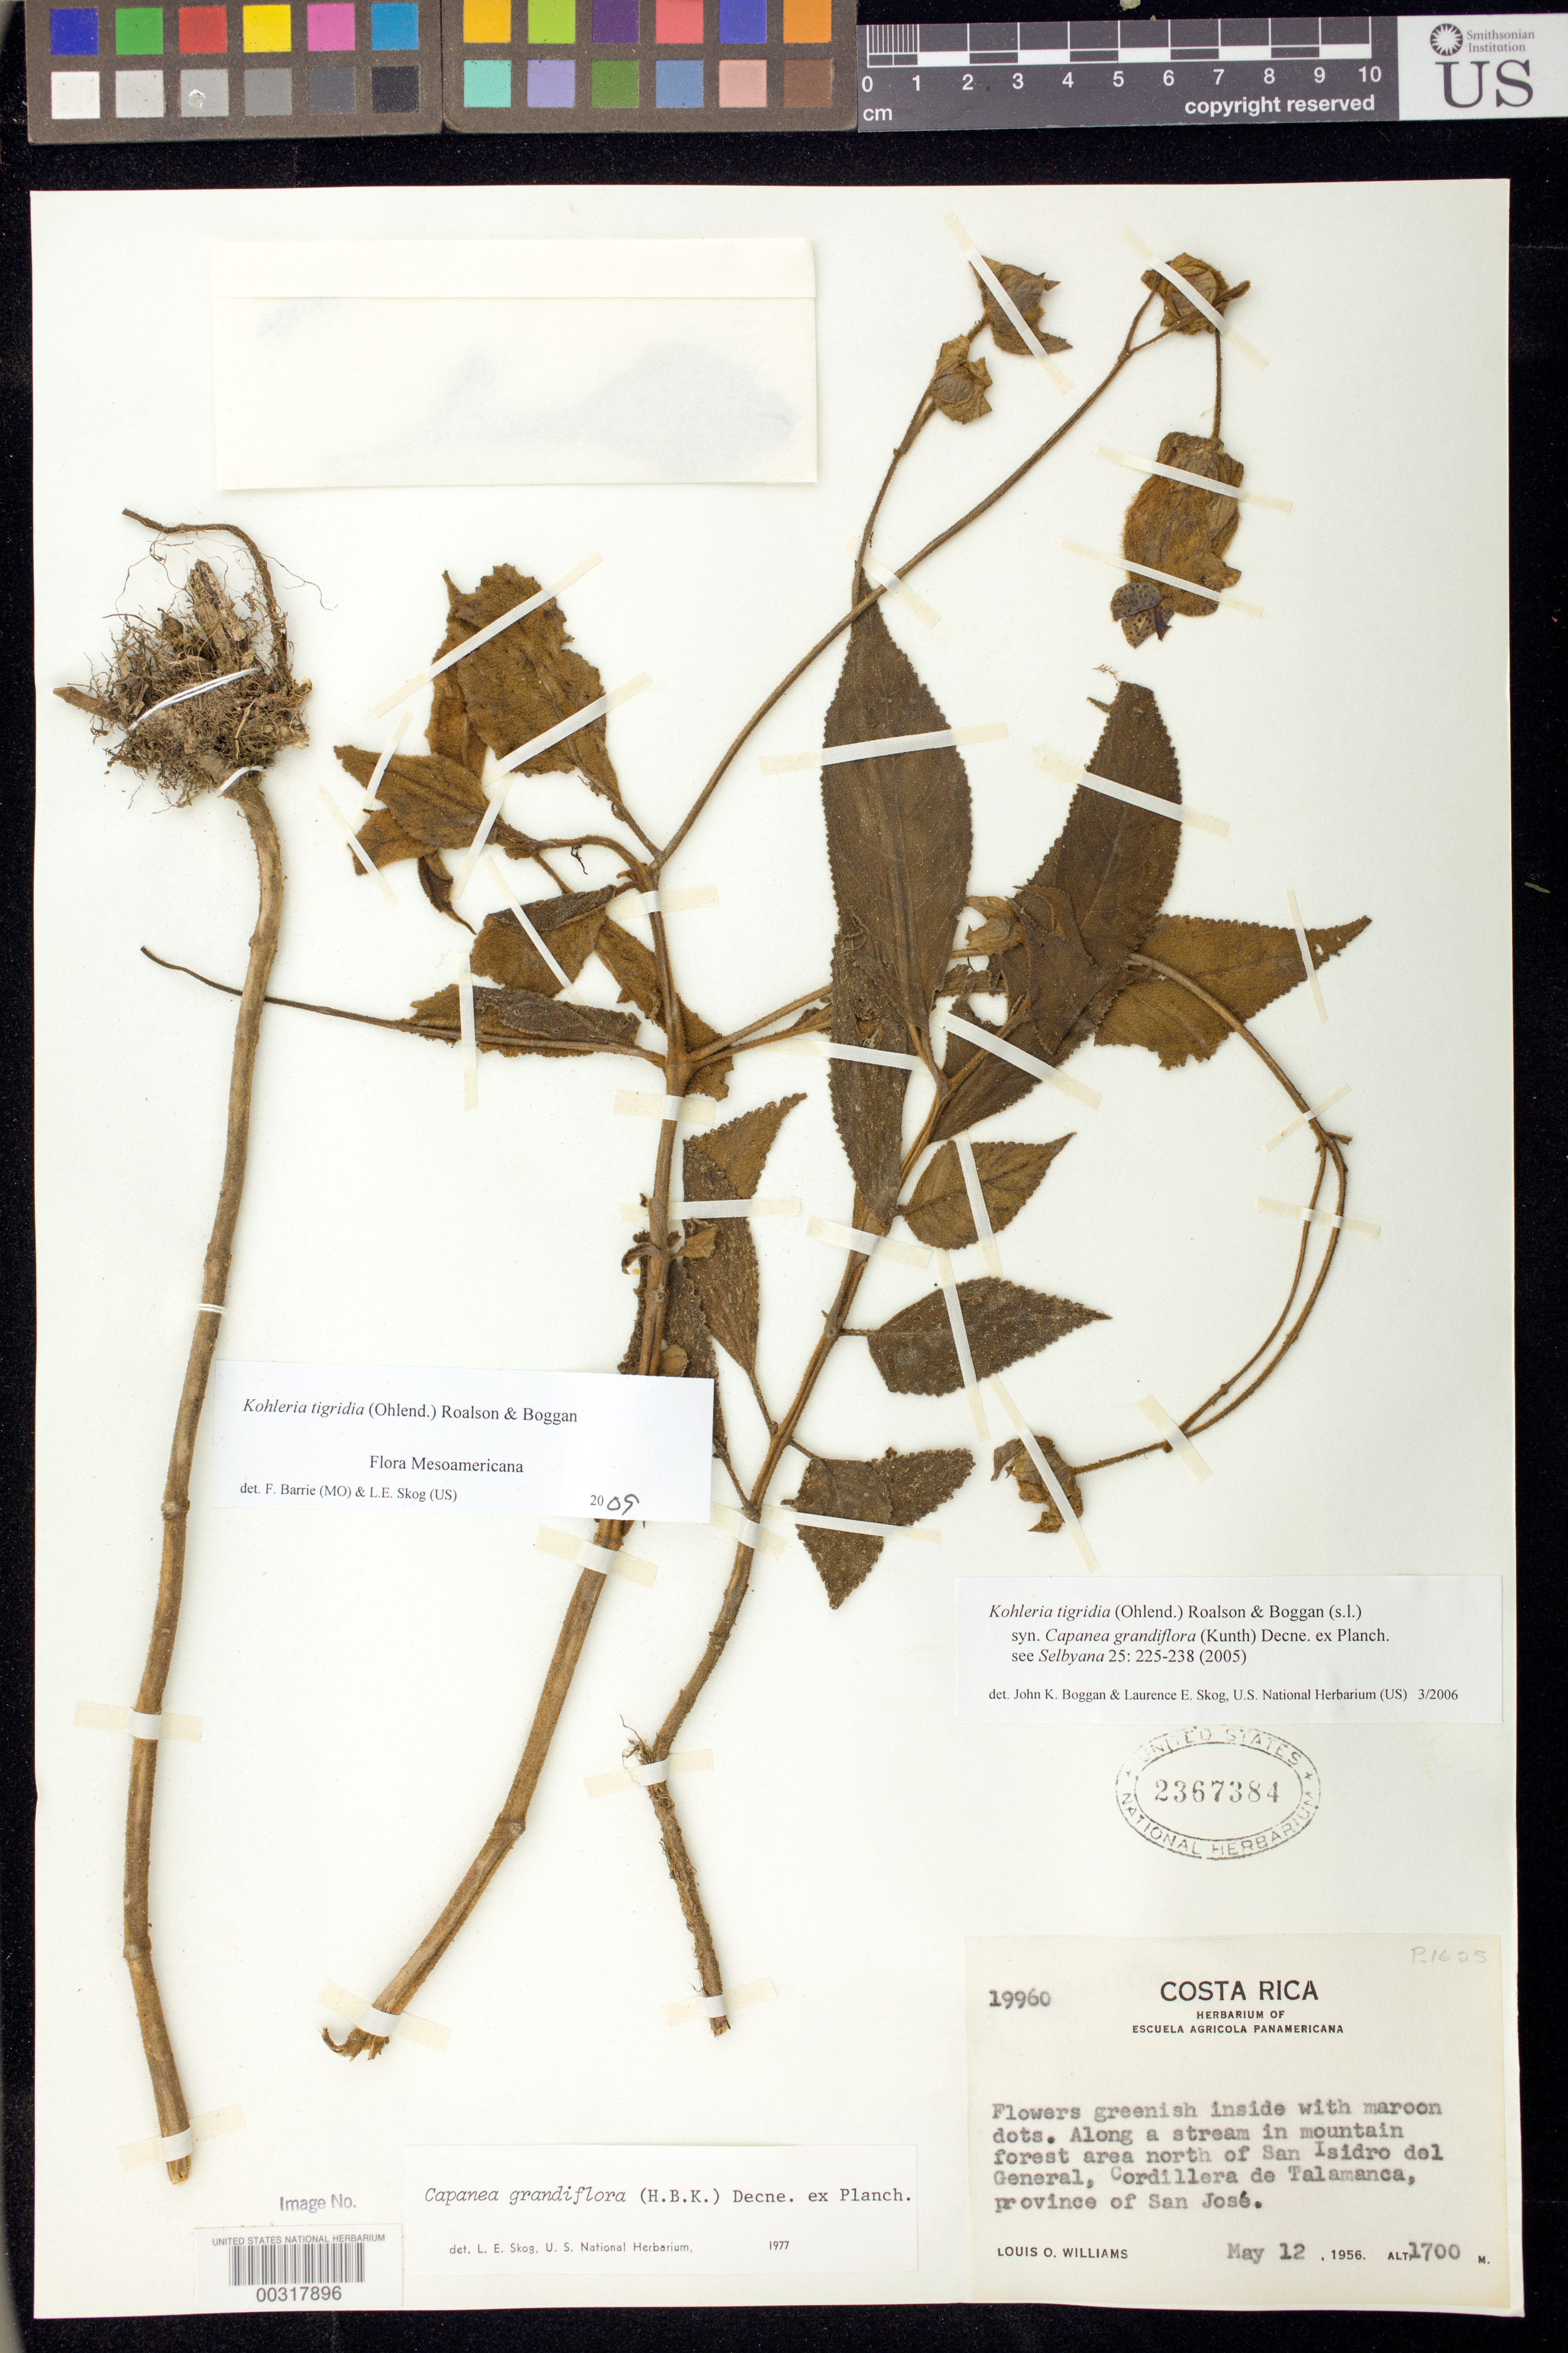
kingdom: Plantae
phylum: Tracheophyta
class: Magnoliopsida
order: Lamiales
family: Gesneriaceae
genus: Kohleria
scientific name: Kohleria tigridia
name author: (Ohlend.) Roalson & Boggan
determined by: Boggan, J. K.; Skog, L. E.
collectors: L. O. Williams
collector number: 19960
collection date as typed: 12 May 1956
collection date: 1956-05-12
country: Costa Rica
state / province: San José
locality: Area N of San Isidro del General, Cordillera de Talamanca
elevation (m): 1700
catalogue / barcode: US 2367384